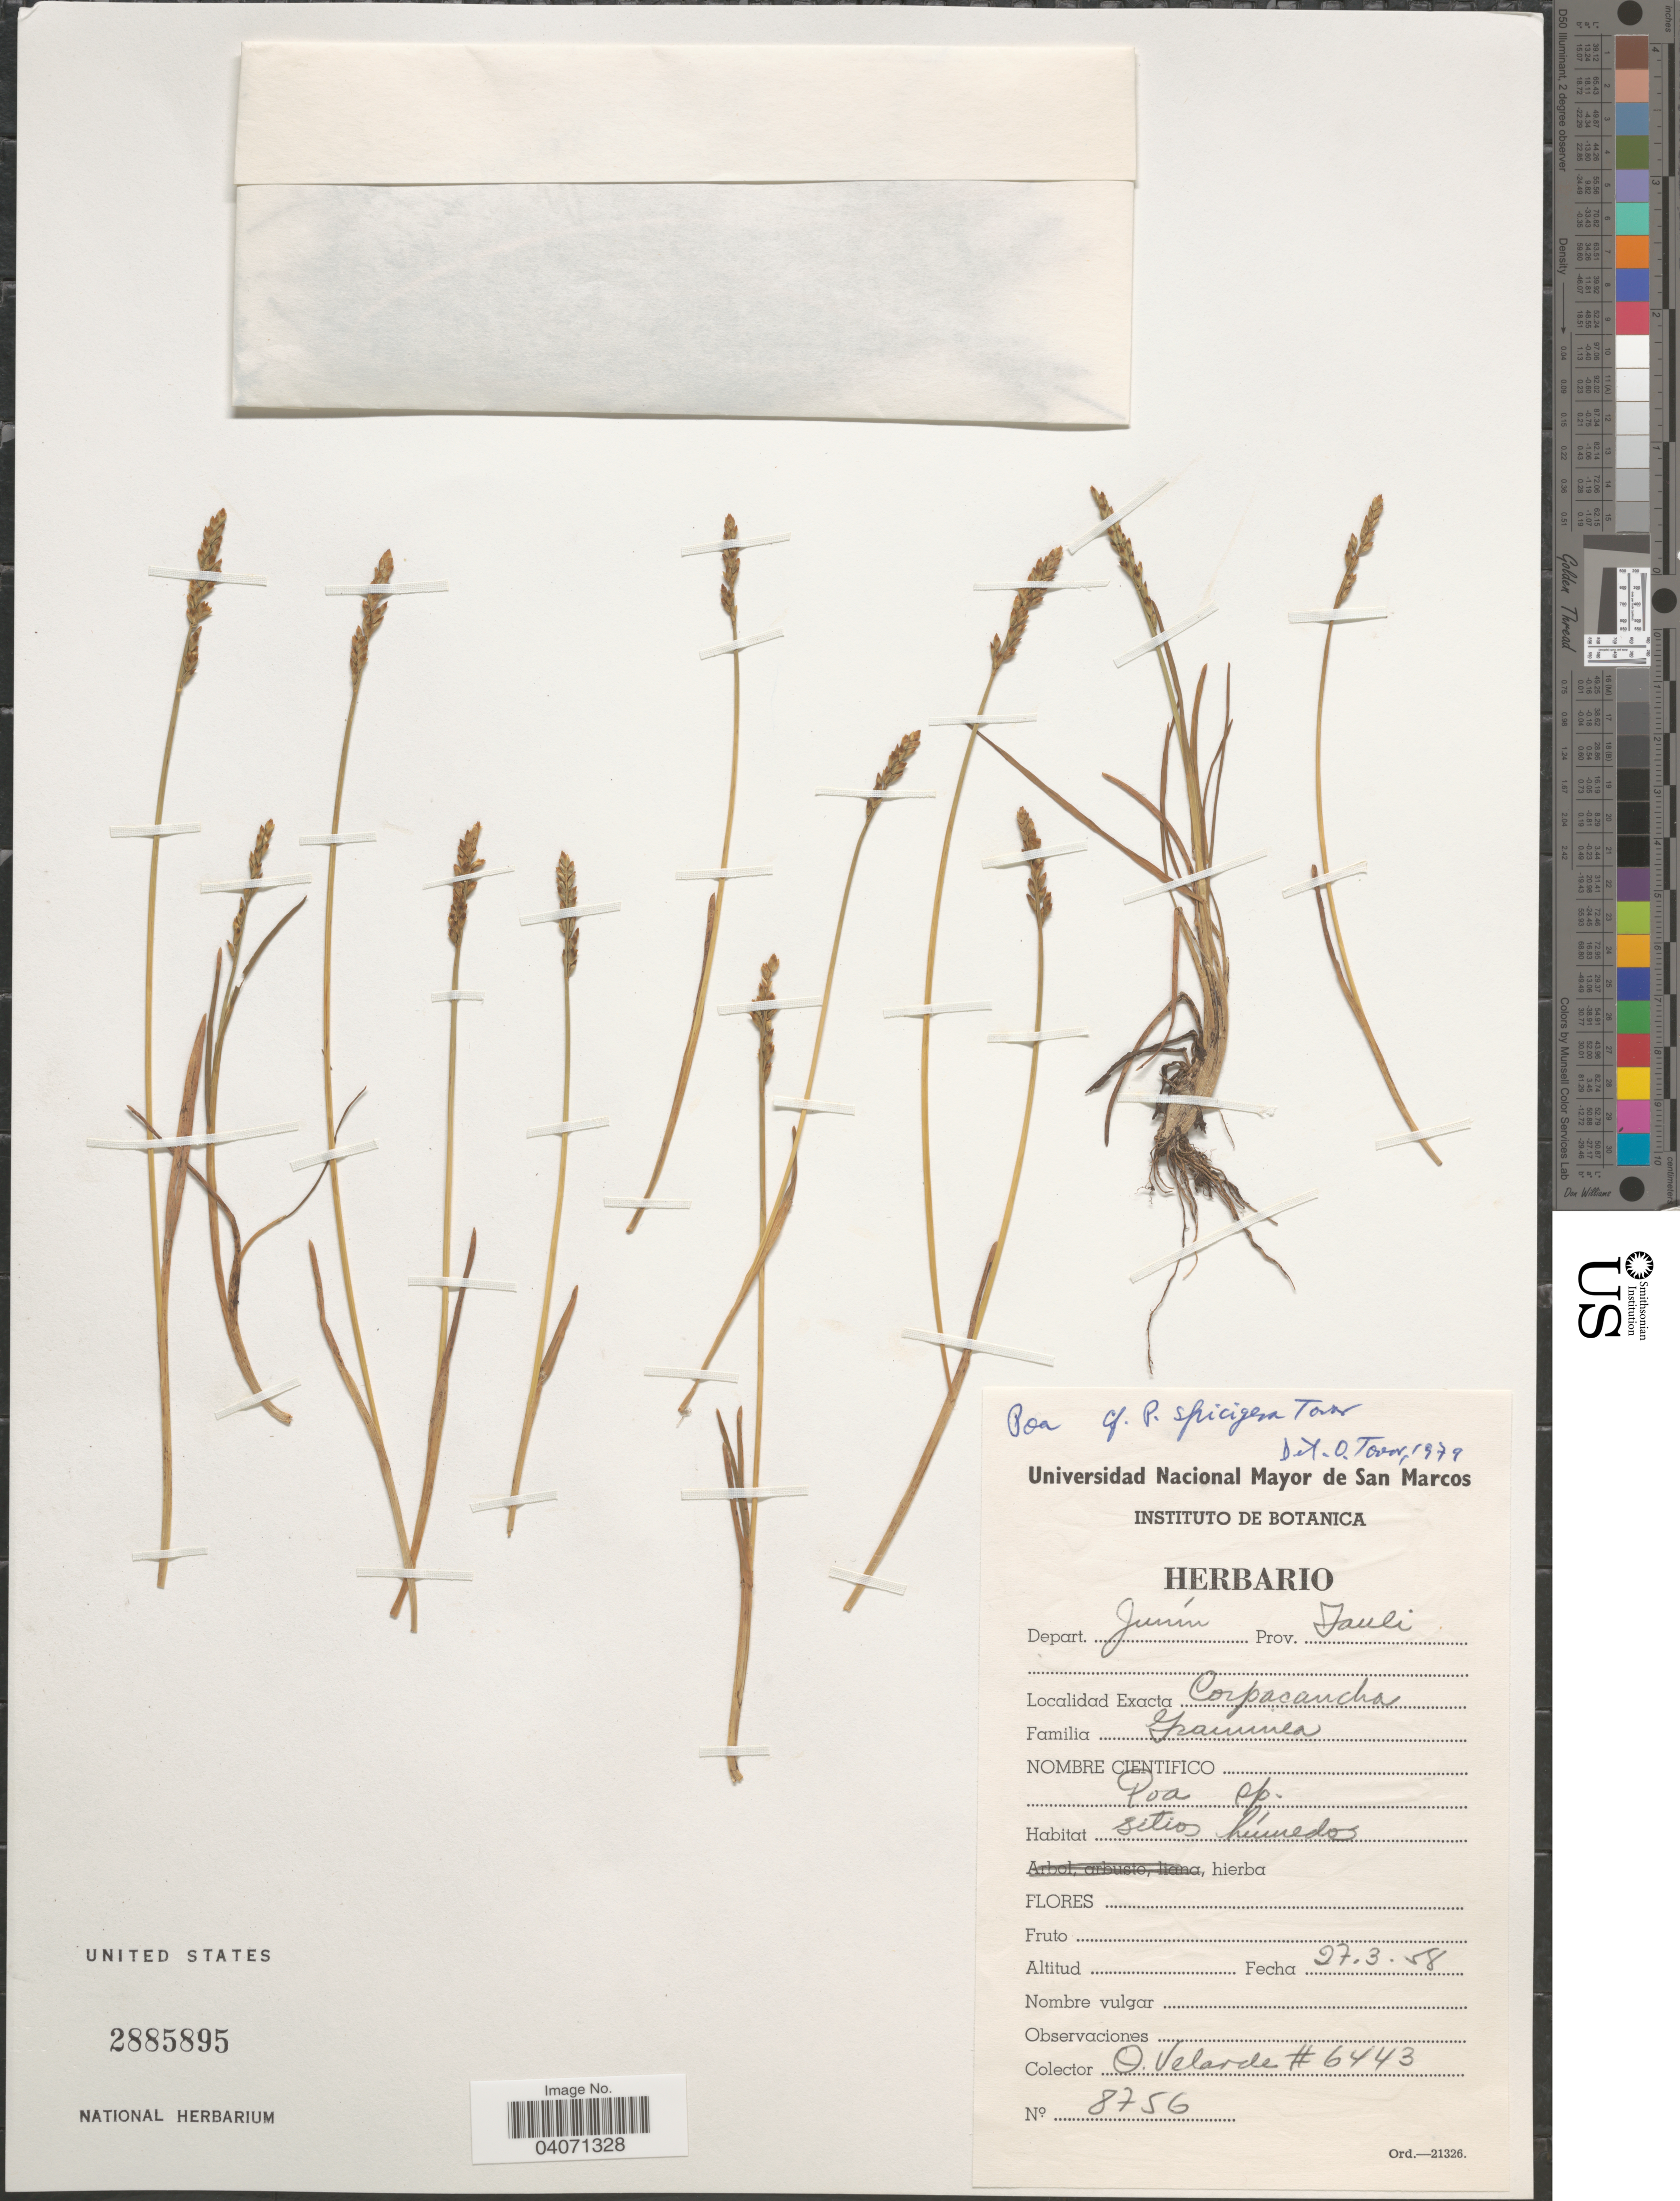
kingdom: Plantae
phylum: Tracheophyta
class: Liliopsida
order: Poales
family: Poaceae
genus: Poa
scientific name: Poa spicigera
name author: Tovar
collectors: O. Velarde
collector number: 6443/8756?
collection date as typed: Transcribed d/m/y: 27/3/58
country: Peru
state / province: Junín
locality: Depart. Junín Prov. Yauli. Corpacancha.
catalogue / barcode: US 2885895